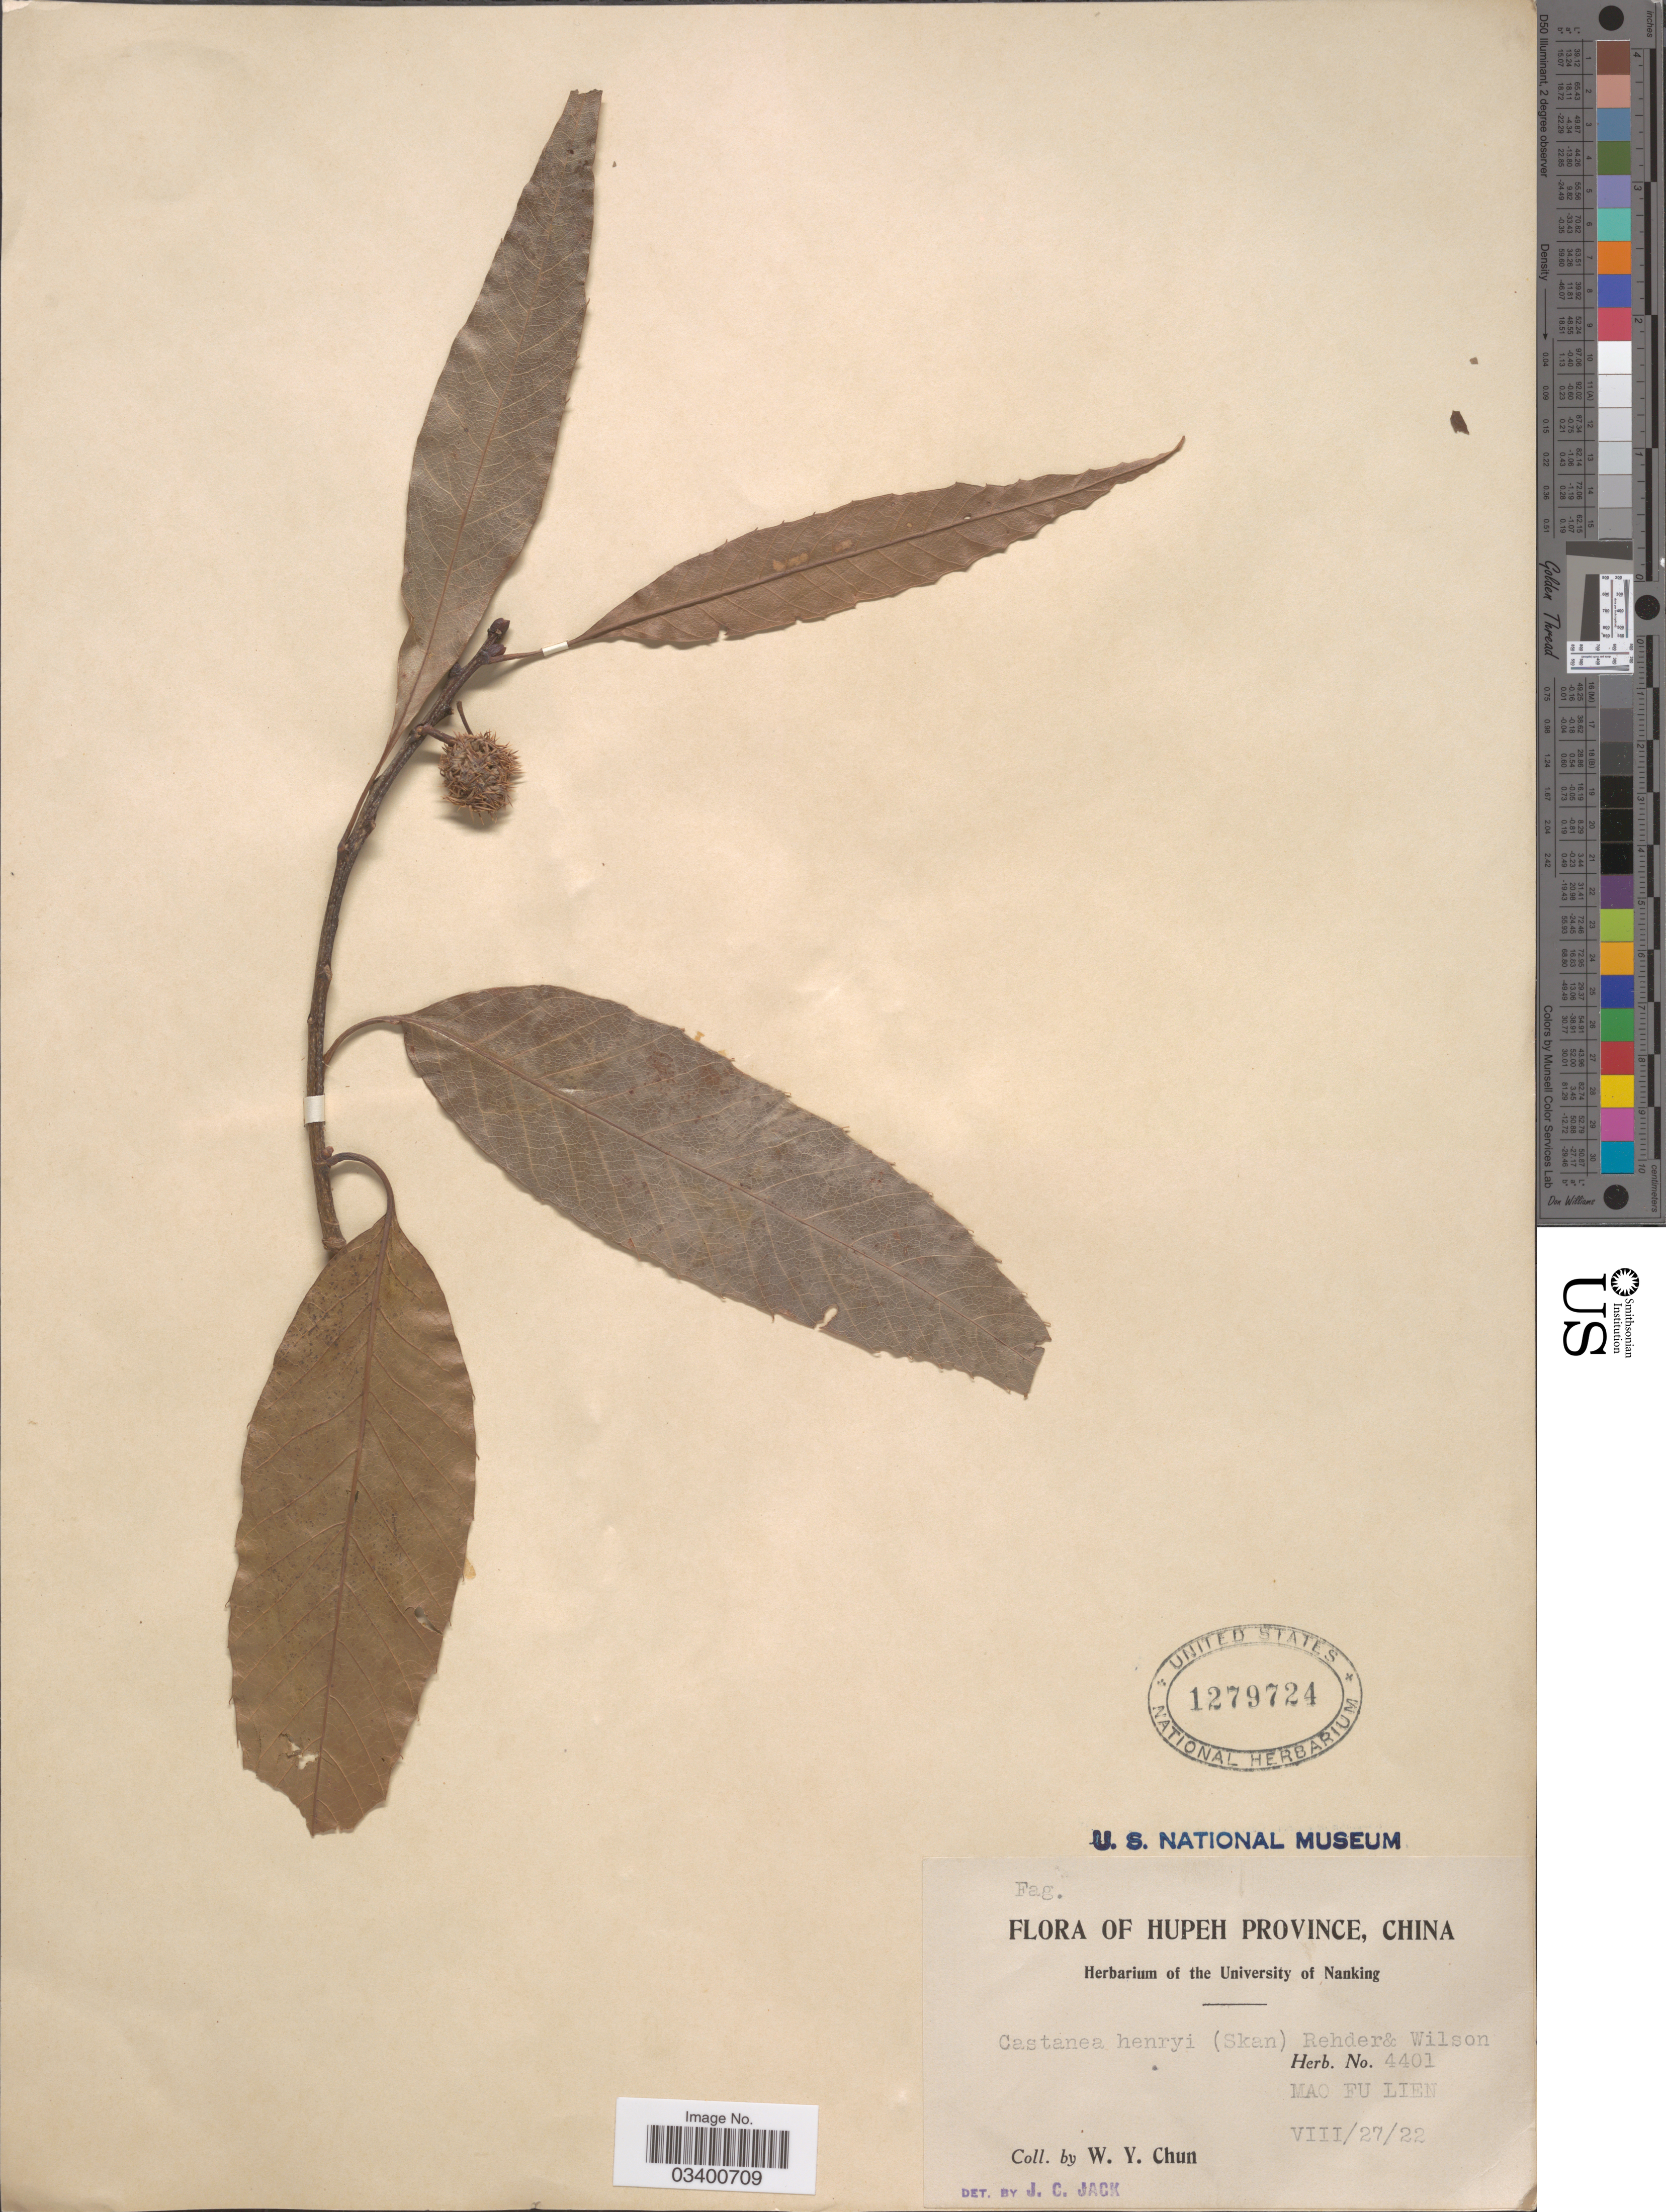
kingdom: Plantae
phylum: Tracheophyta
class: Magnoliopsida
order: Fagales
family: Fagaceae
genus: Castanea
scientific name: Castanea henryi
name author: (Skan) Rehder & E.H. Wilson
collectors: W. Y. Chun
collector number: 4401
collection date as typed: Transcribed d/m/y: 27/8/22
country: China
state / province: Hubei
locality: Hupeh Province. Mao Fu Lien.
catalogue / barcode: US 1279724